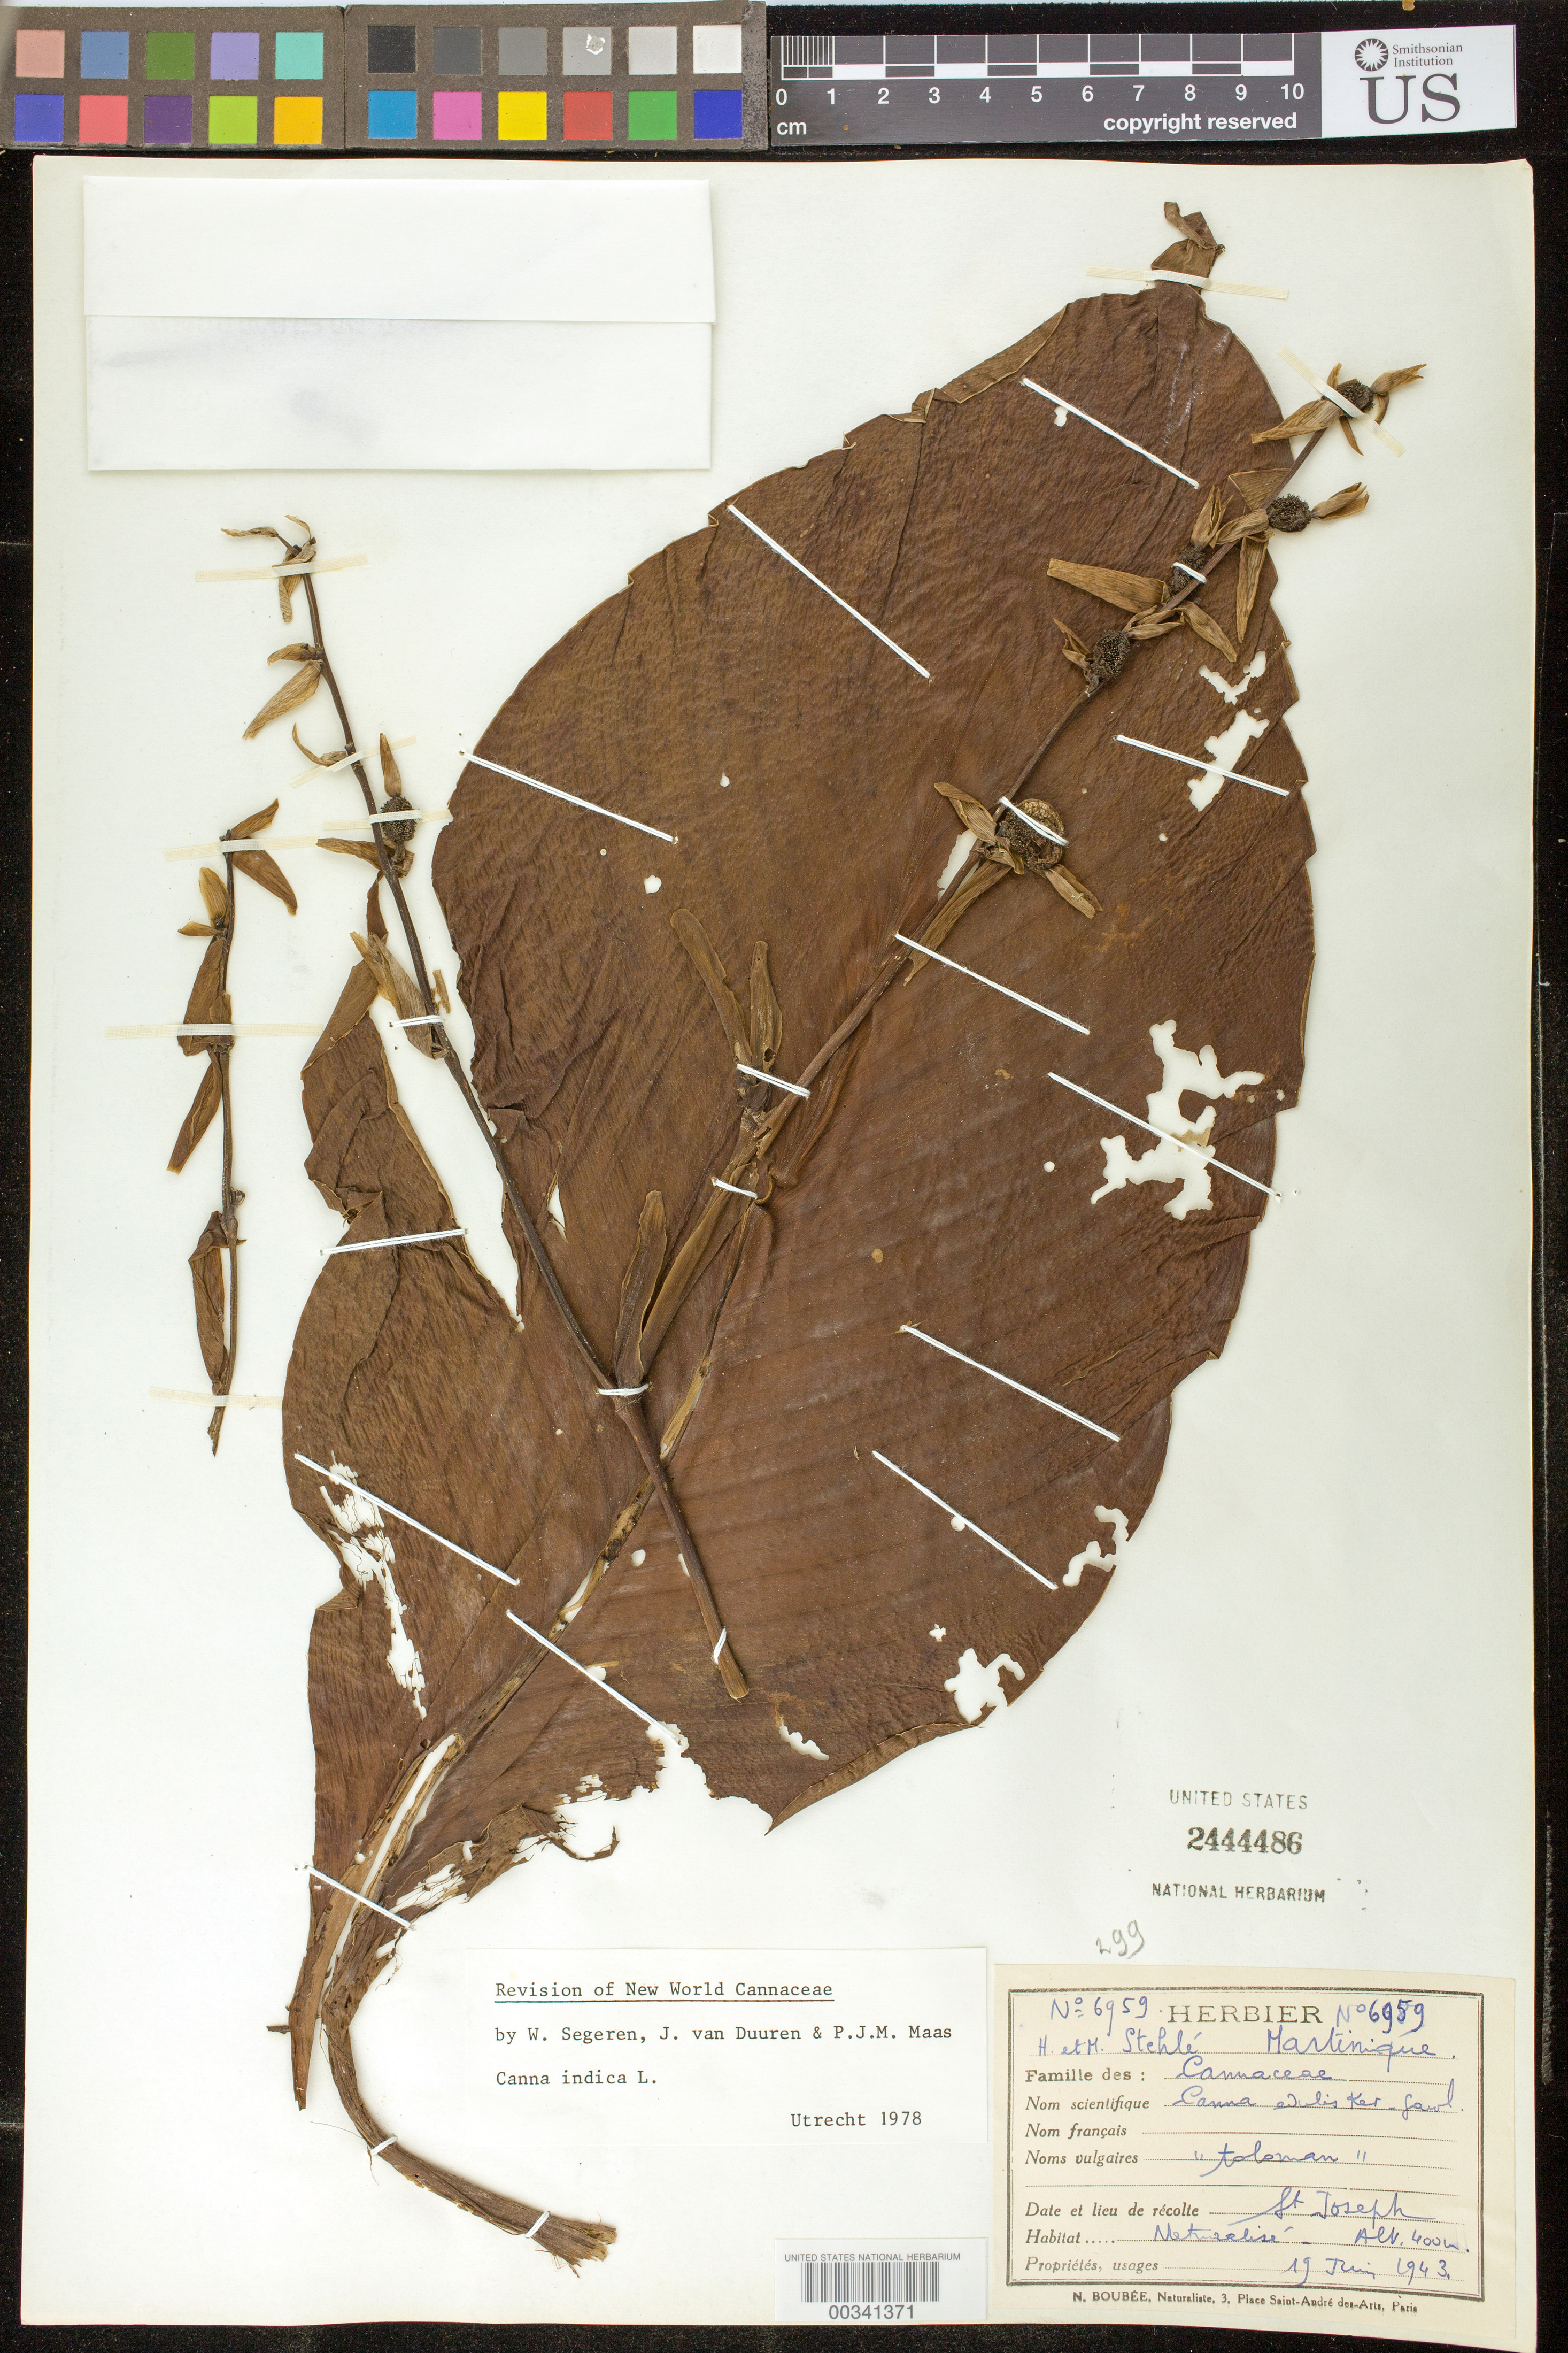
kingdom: Plantae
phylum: Tracheophyta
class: Liliopsida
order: Zingiberales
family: Cannaceae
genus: Canna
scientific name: Canna indica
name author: L.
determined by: Segeren, W.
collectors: H. Stehlé & M. Stehlé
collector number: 6959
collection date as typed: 19 Jun 1943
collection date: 1943-06-19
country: Martinique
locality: St joseph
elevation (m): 400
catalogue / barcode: US 2444486